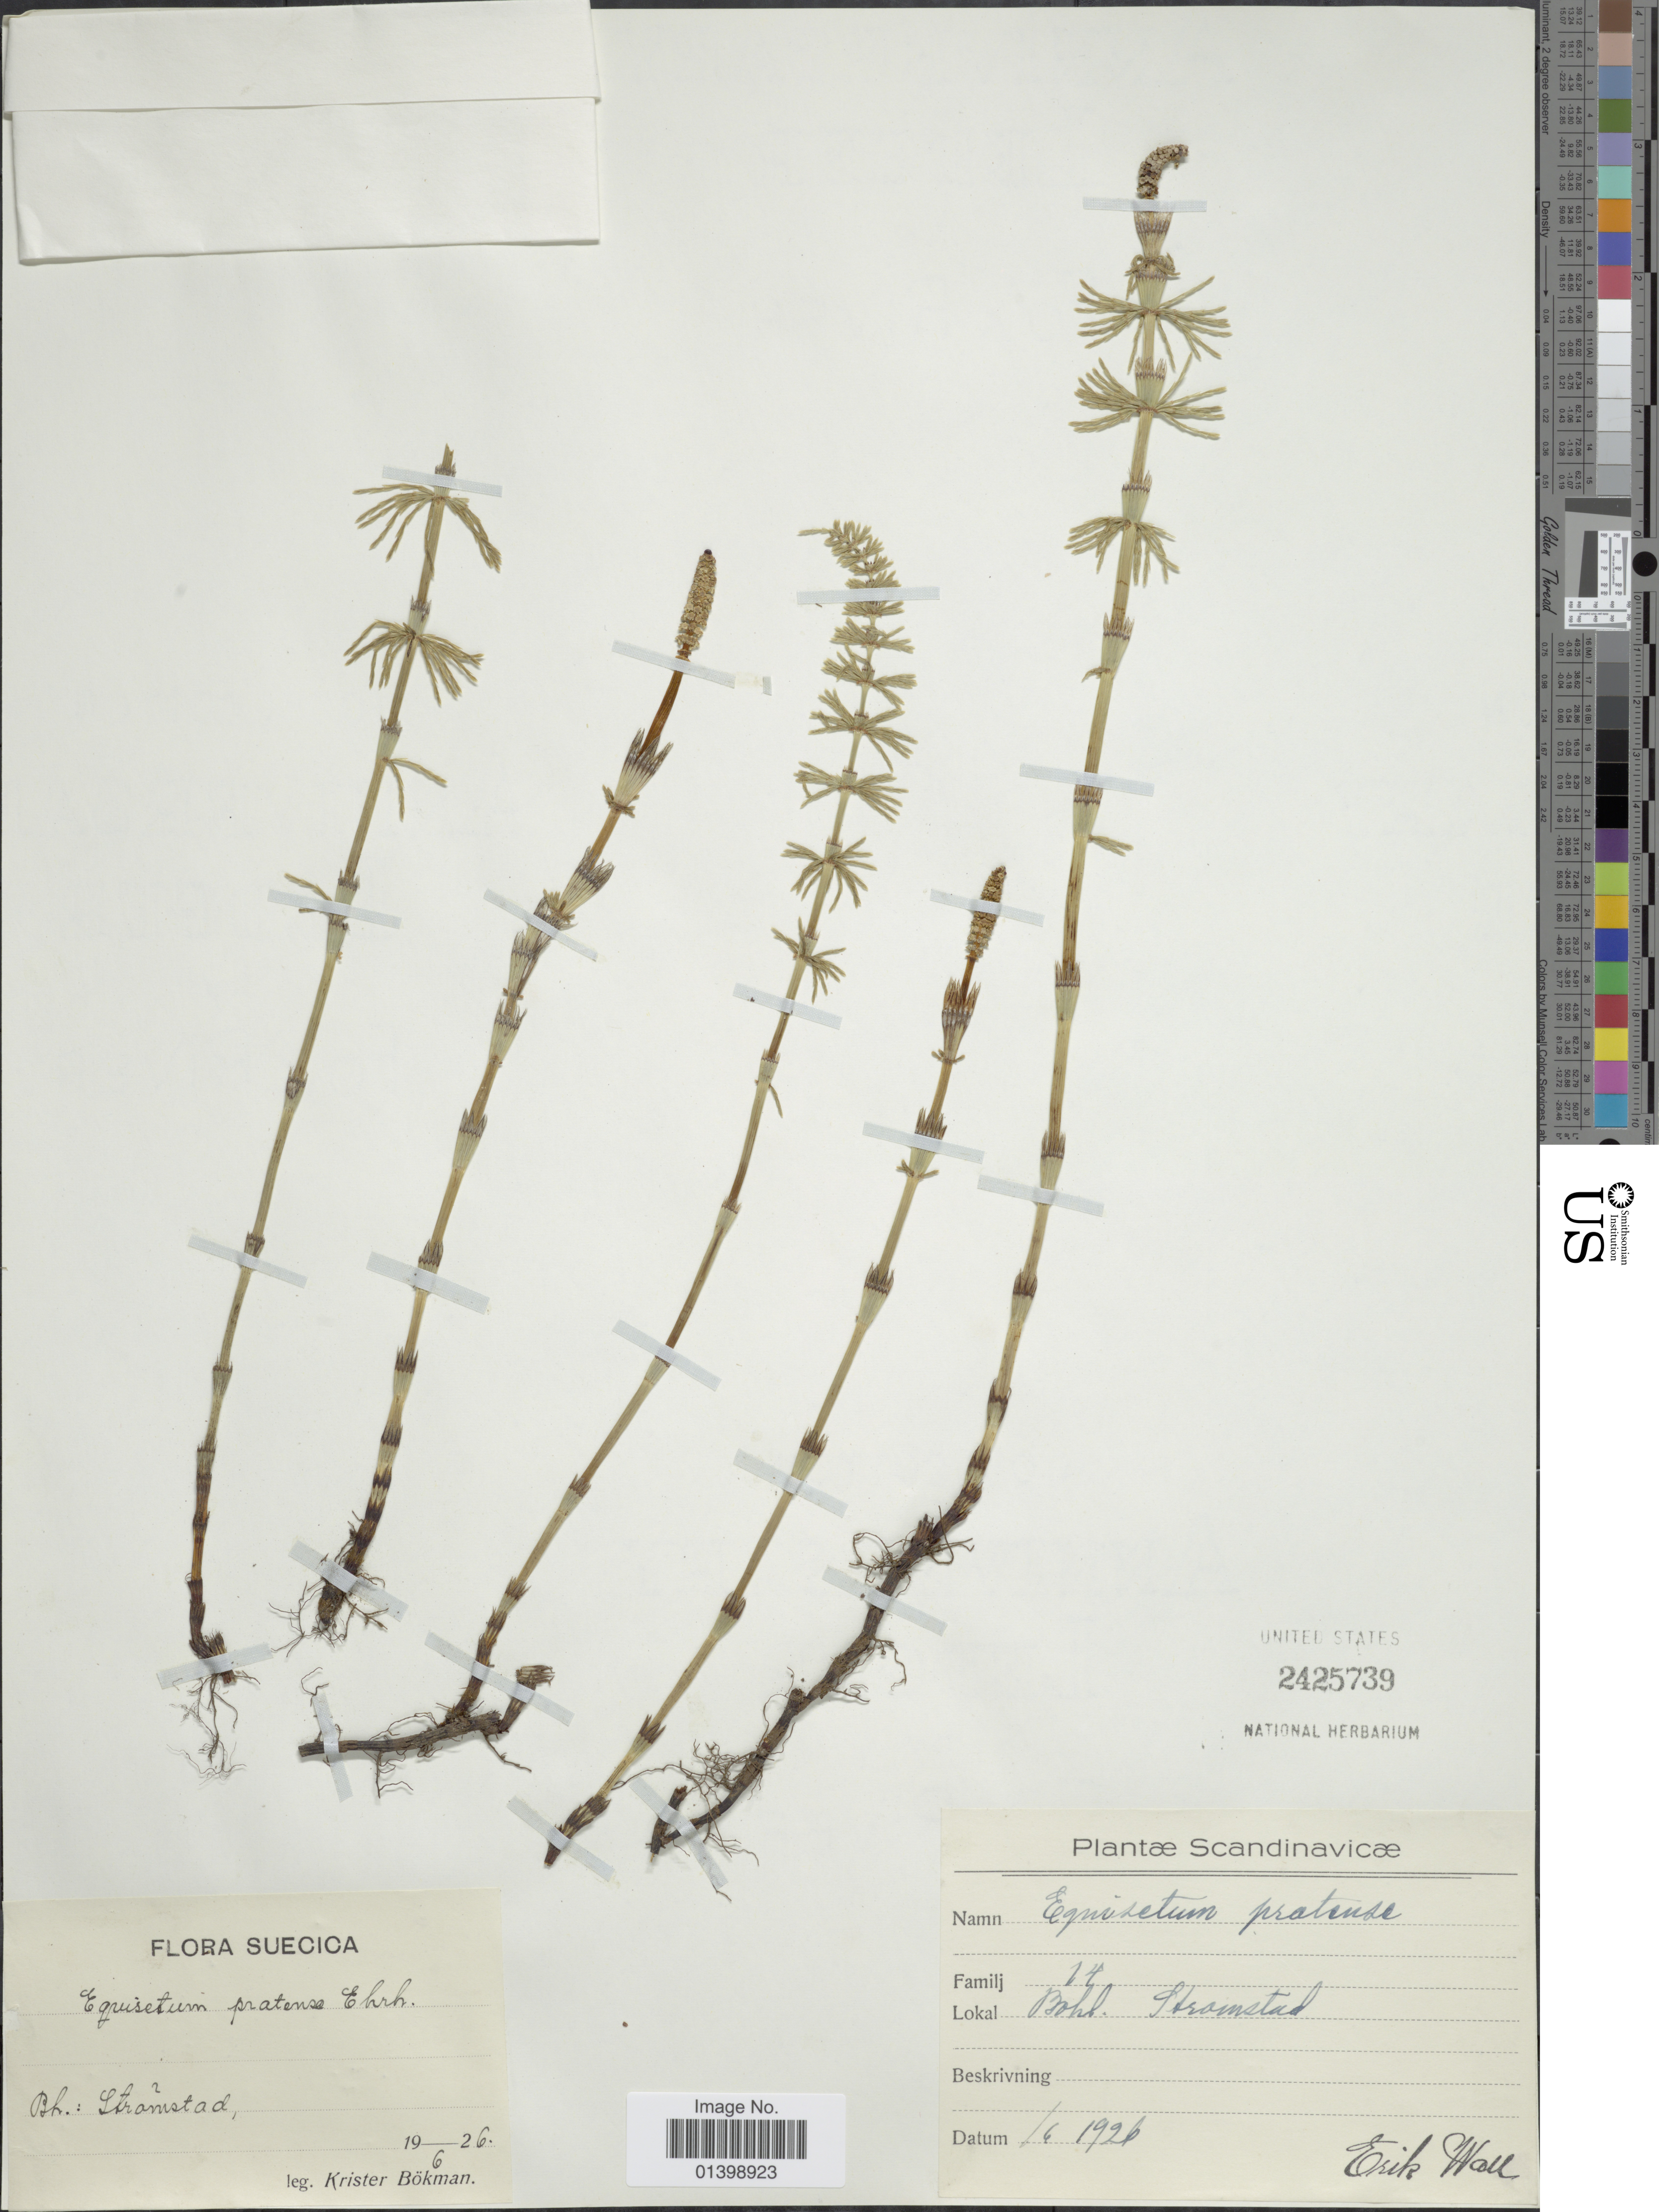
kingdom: Plantae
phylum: Tracheophyta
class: Polypodiopsida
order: Equisetales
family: Equisetaceae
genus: Equisetum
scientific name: Equisetum pratense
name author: Ehrh.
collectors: E. Wall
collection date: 1926-06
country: Sweden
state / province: Västra Götaland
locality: Strömstad [Bohuslän]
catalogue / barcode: US 2425739